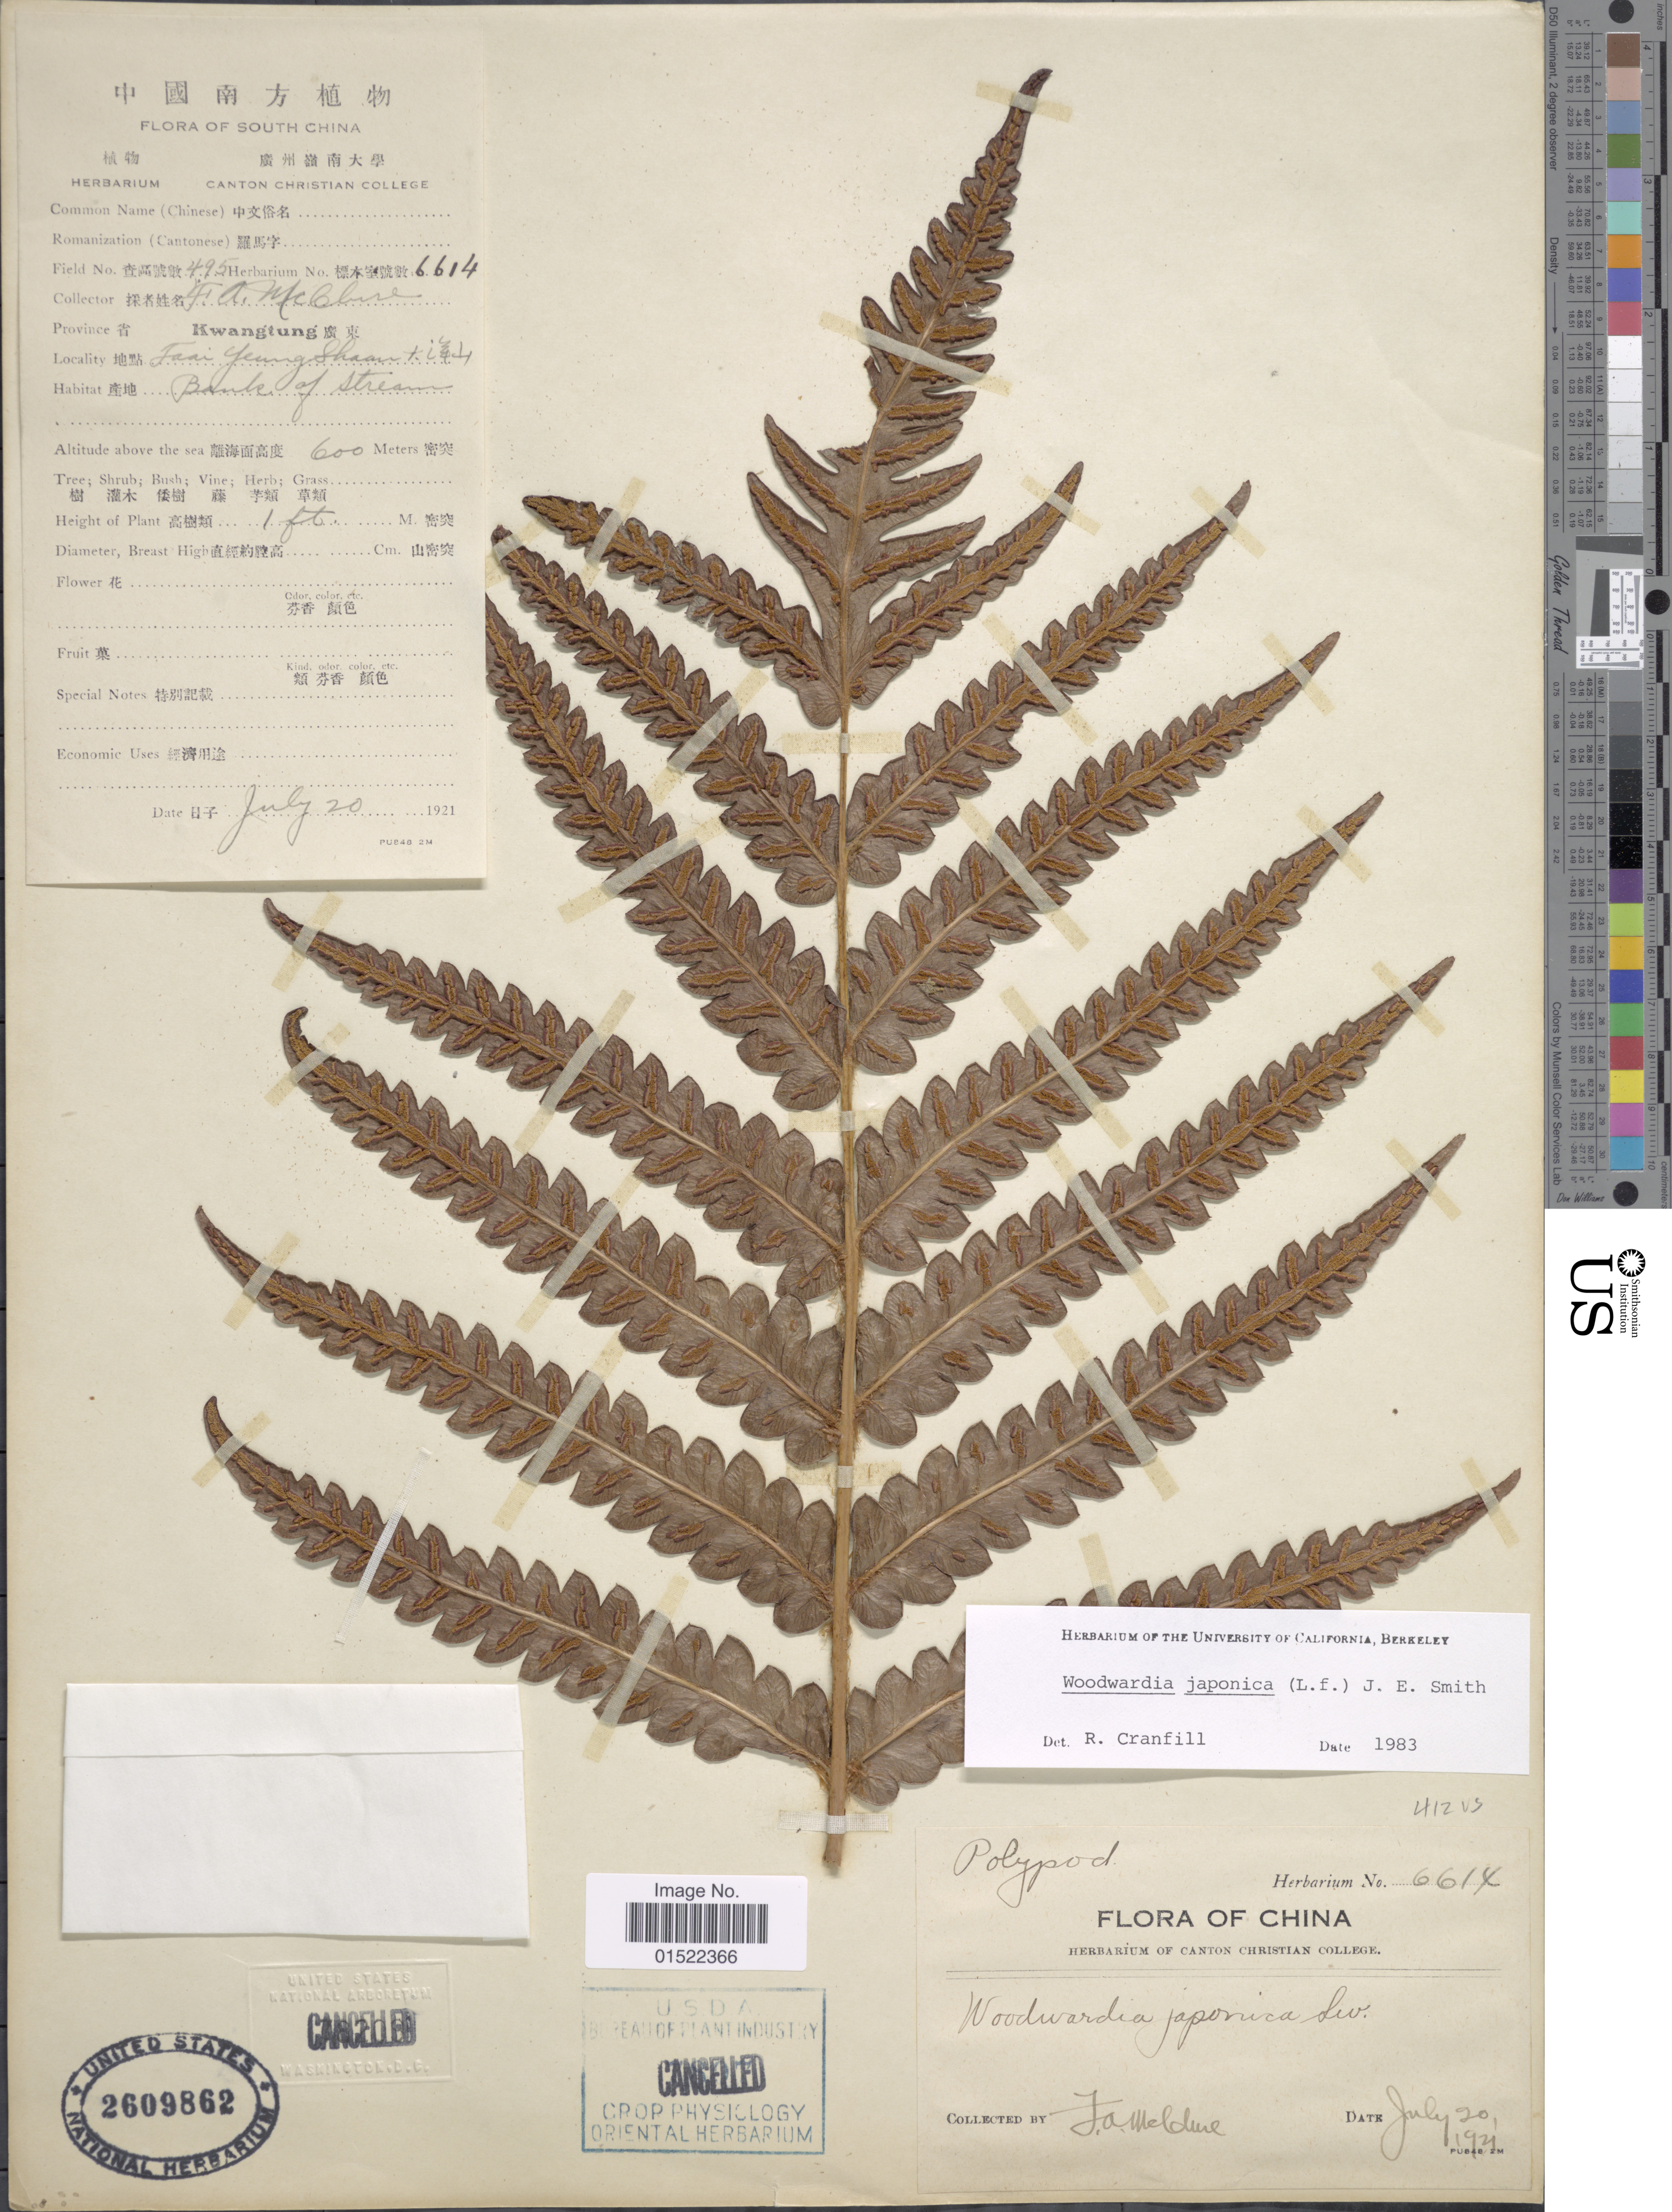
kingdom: Plantae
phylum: Tracheophyta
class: Polypodiopsida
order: Polypodiales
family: Blechnaceae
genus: Woodwardia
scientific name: Woodwardia japonica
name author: (L. f.) Sm.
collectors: F. A. McClure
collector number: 495/6614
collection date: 1921-07-20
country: China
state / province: Guangdong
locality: Kwangtung, Faai Yeng Shan, South China.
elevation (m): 600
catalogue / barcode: US 2609862